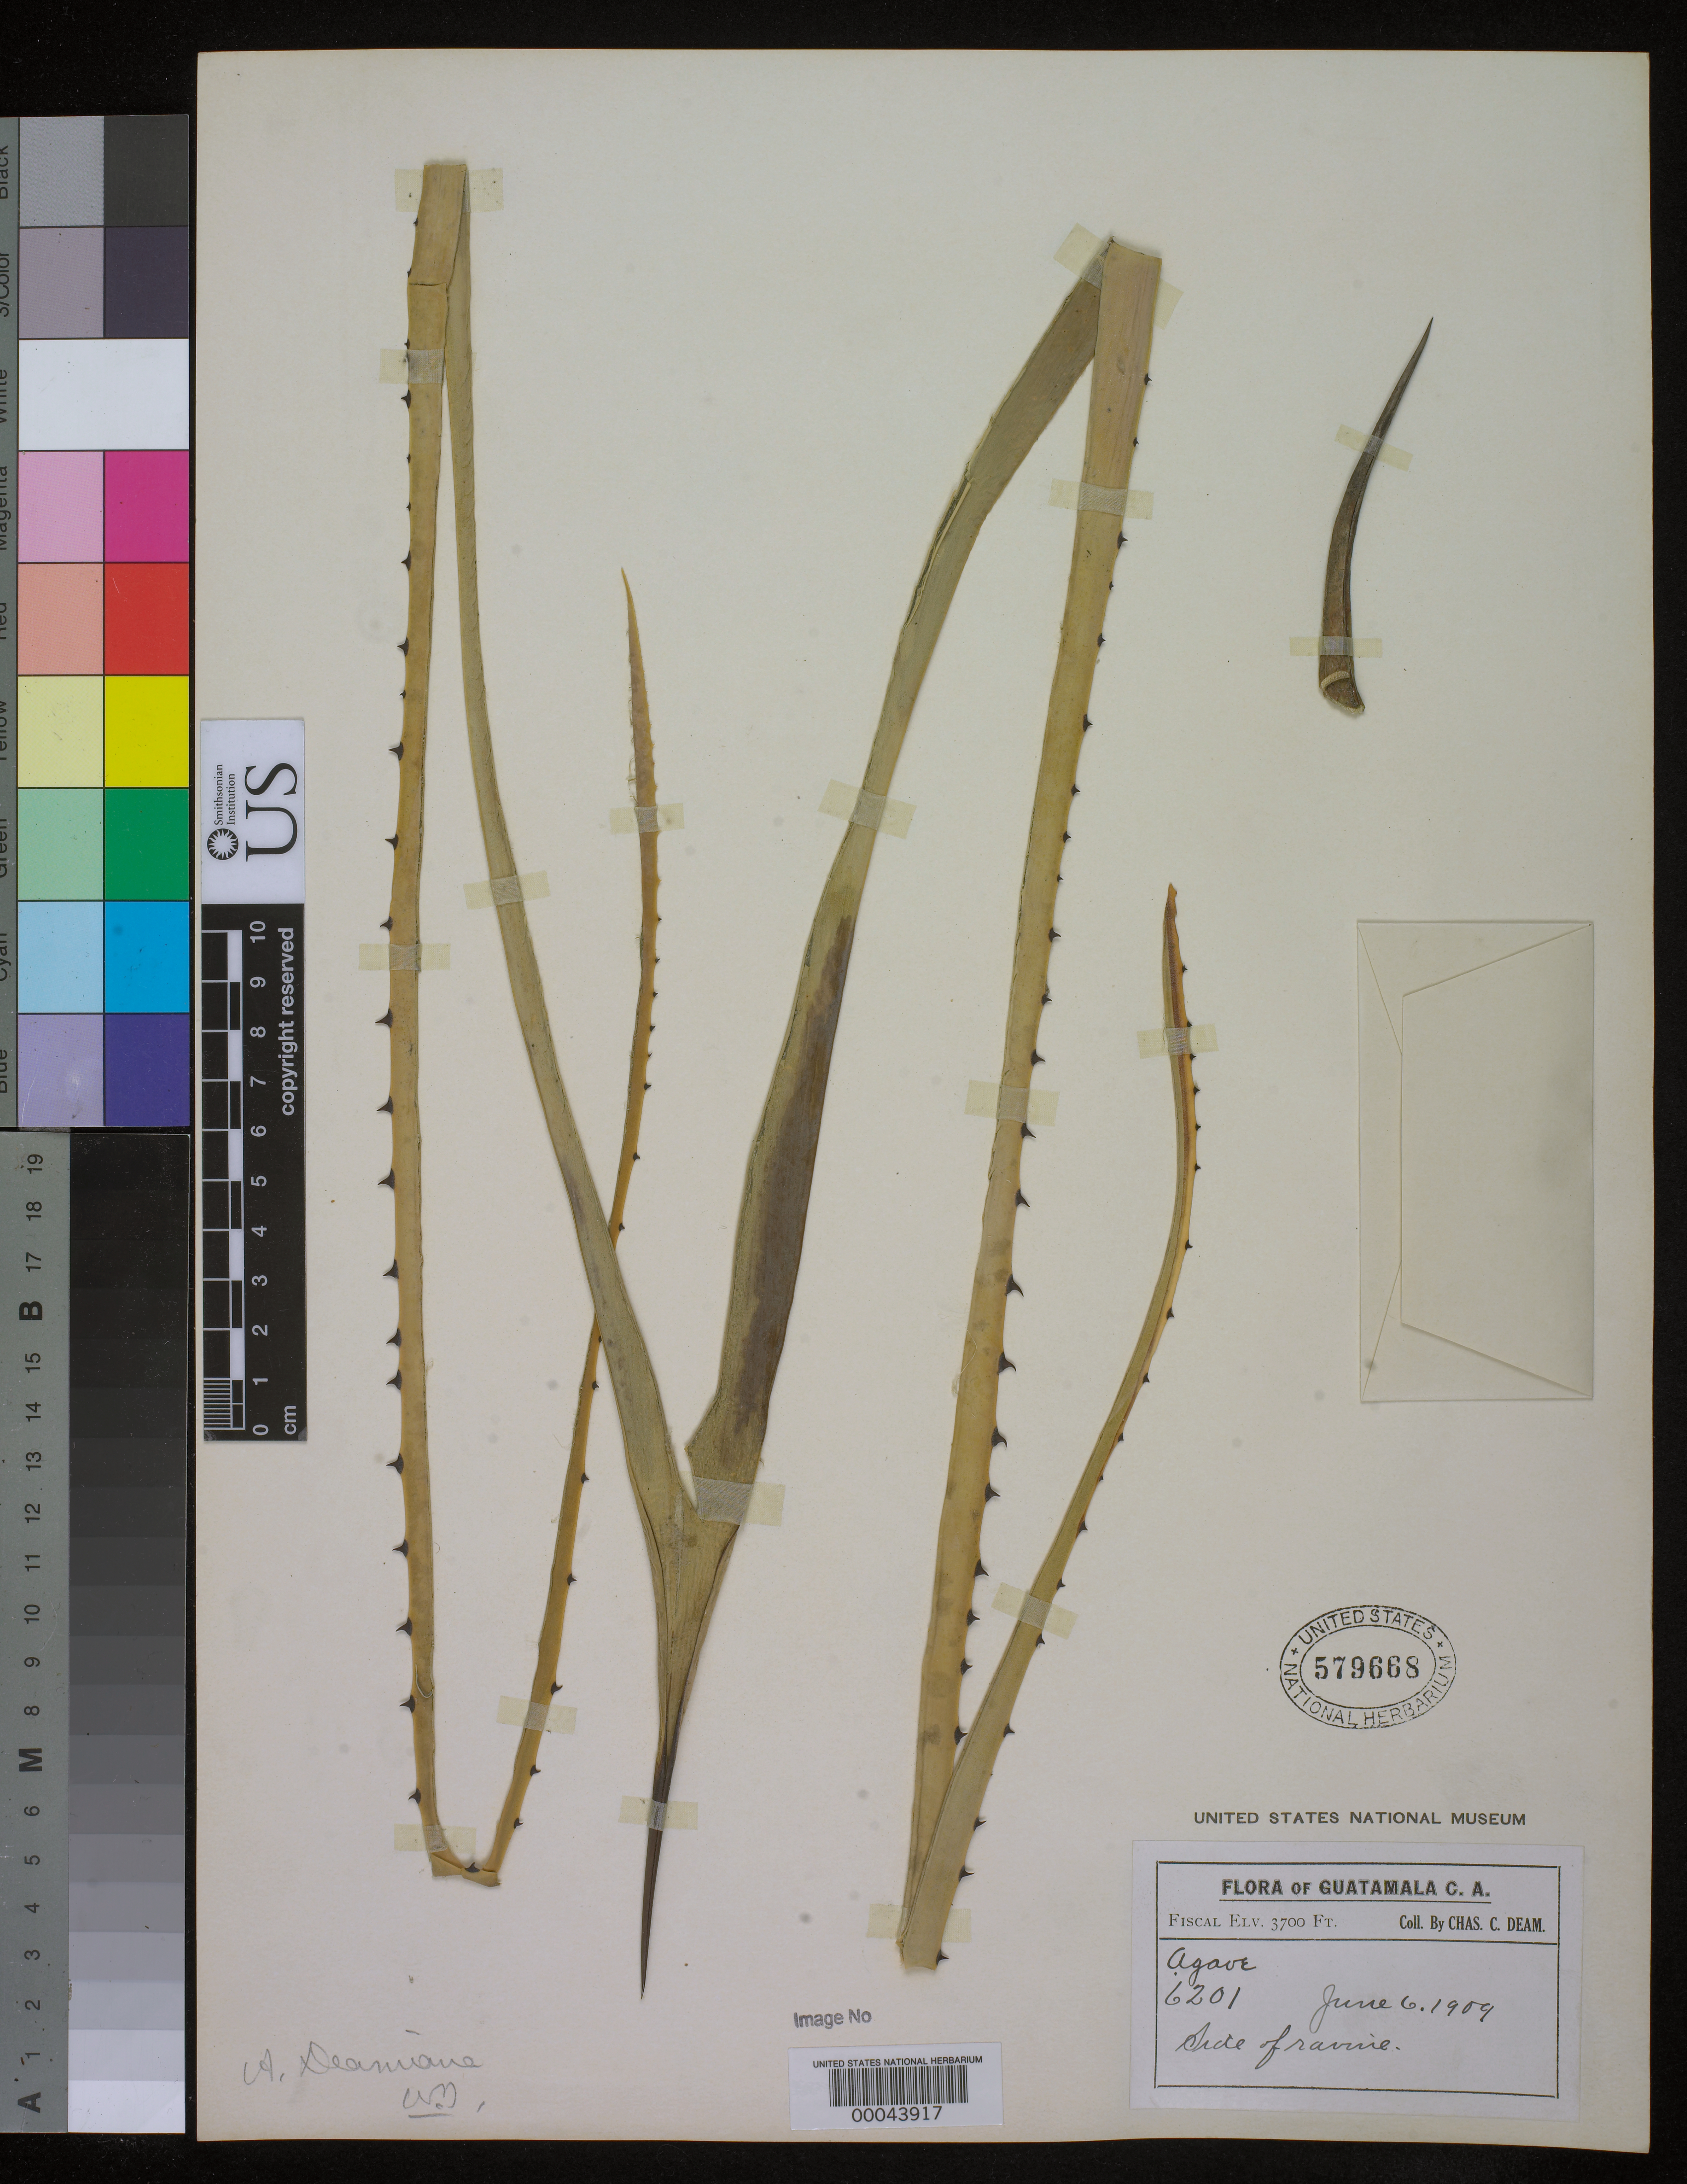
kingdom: Plantae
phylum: Tracheophyta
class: Liliopsida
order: Asparagales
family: Asparagaceae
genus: Agave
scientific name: Agave deamiana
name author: Trel.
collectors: C. C. Deam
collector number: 6201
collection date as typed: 06 Jun 1909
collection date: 1909-06-06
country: Guatemala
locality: Side of deep baranca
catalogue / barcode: US 579668